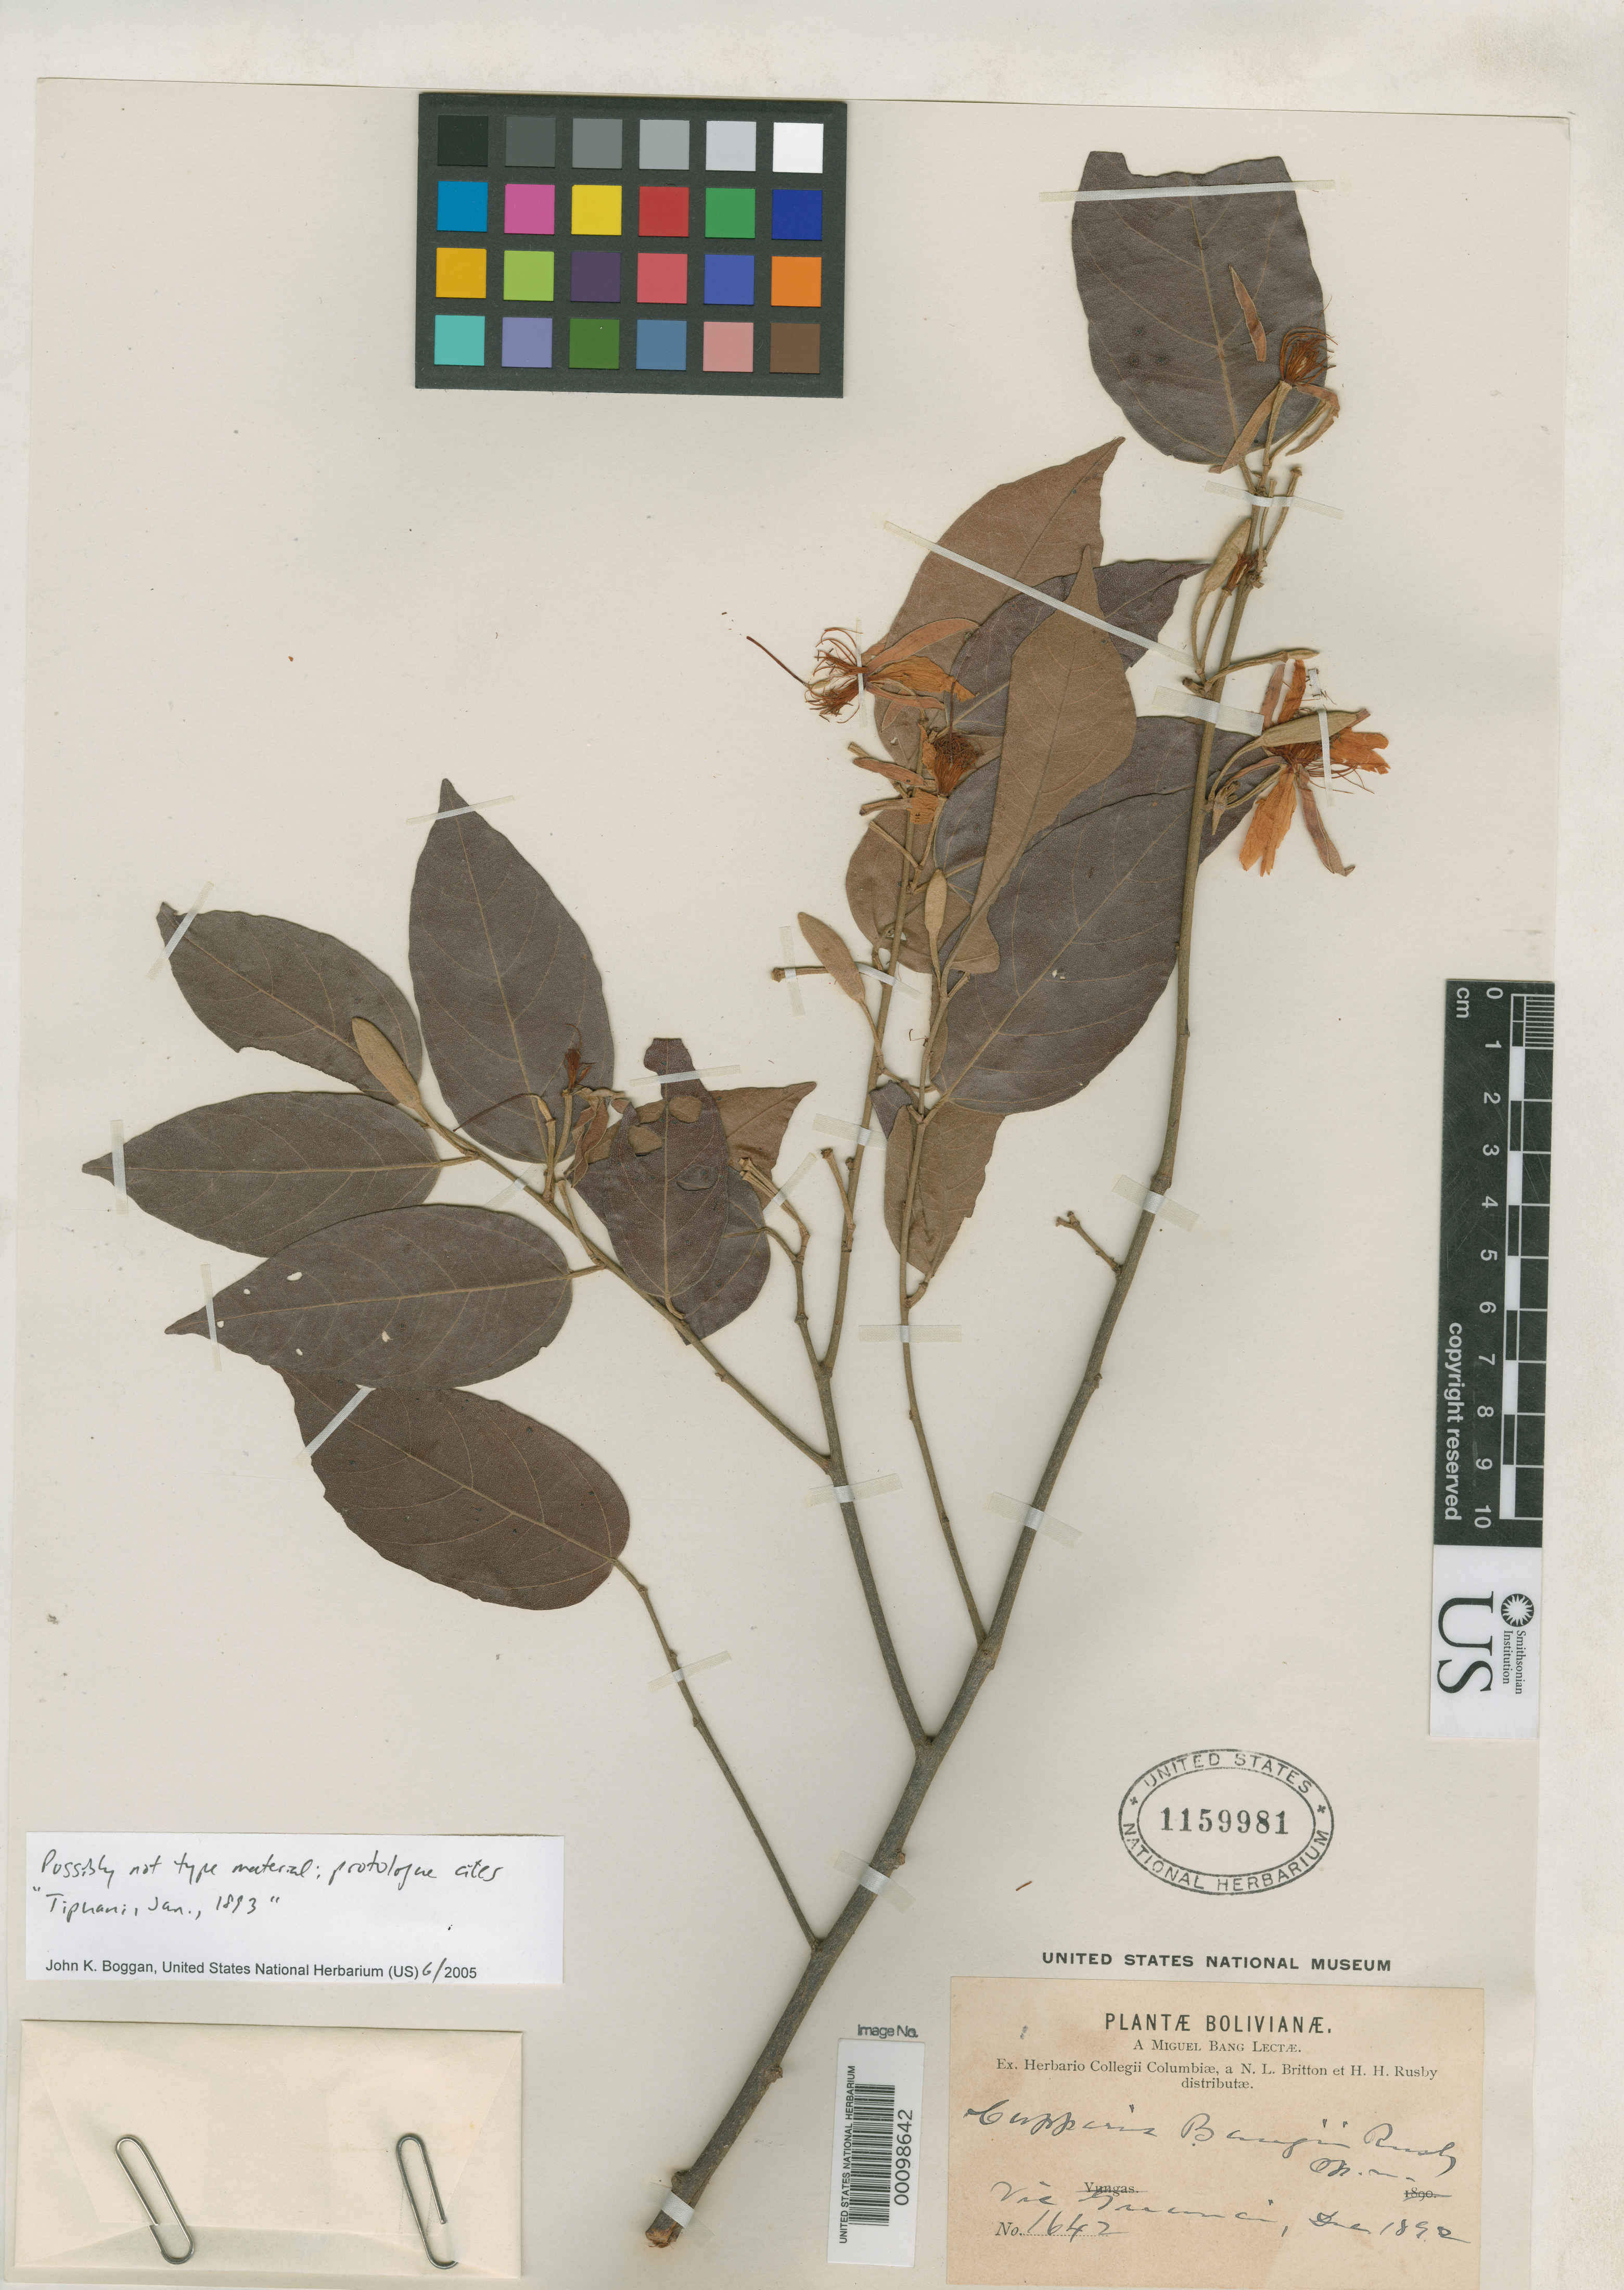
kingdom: Plantae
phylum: Tracheophyta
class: Magnoliopsida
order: Brassicales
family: Capparaceae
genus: Capparis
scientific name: Capparis bangii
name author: Rusby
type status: Isotype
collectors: M. Bang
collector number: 1642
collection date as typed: Dec 1892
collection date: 1892-12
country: Bolivia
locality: Vic. Guanai.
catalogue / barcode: US 1159981